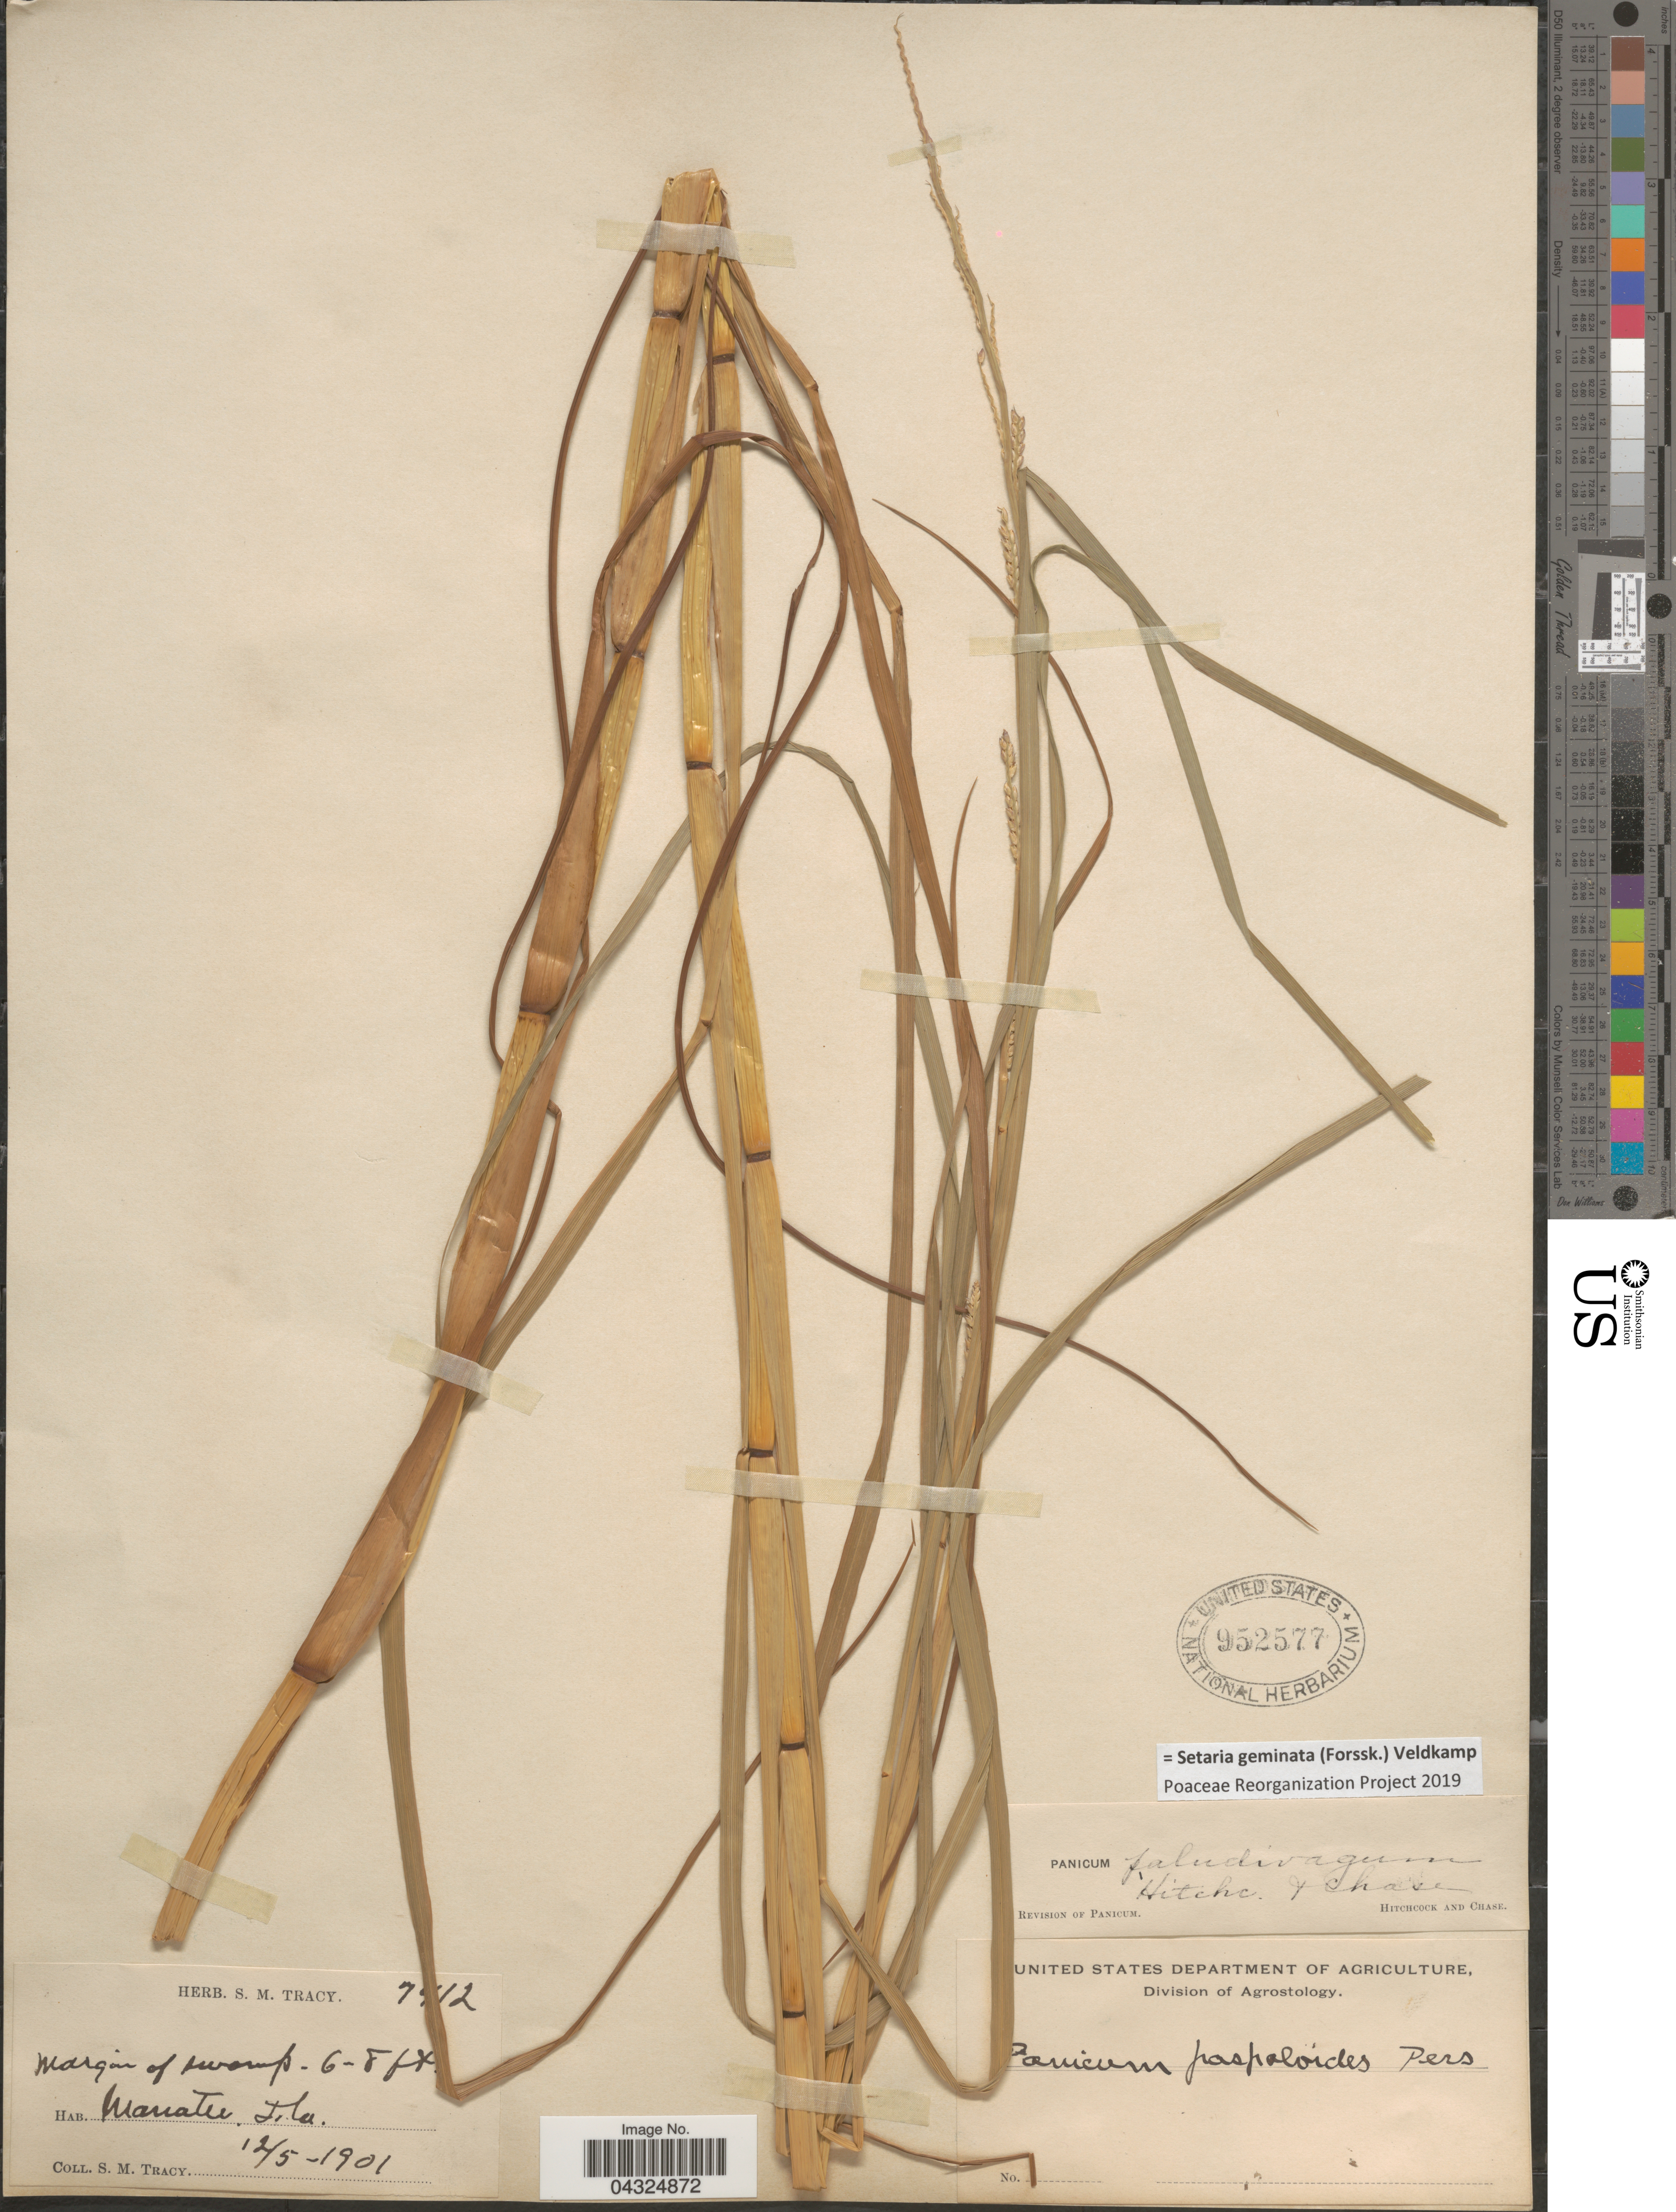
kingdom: Plantae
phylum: Tracheophyta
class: Liliopsida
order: Poales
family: Poaceae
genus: Setaria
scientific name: Setaria geminata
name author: (Forssk.) Veldkamp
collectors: S. M. Tracy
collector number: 7412*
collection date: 1901-12-05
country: United States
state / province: Florida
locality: Margin of swamp. Manatee.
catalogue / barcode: US 952577